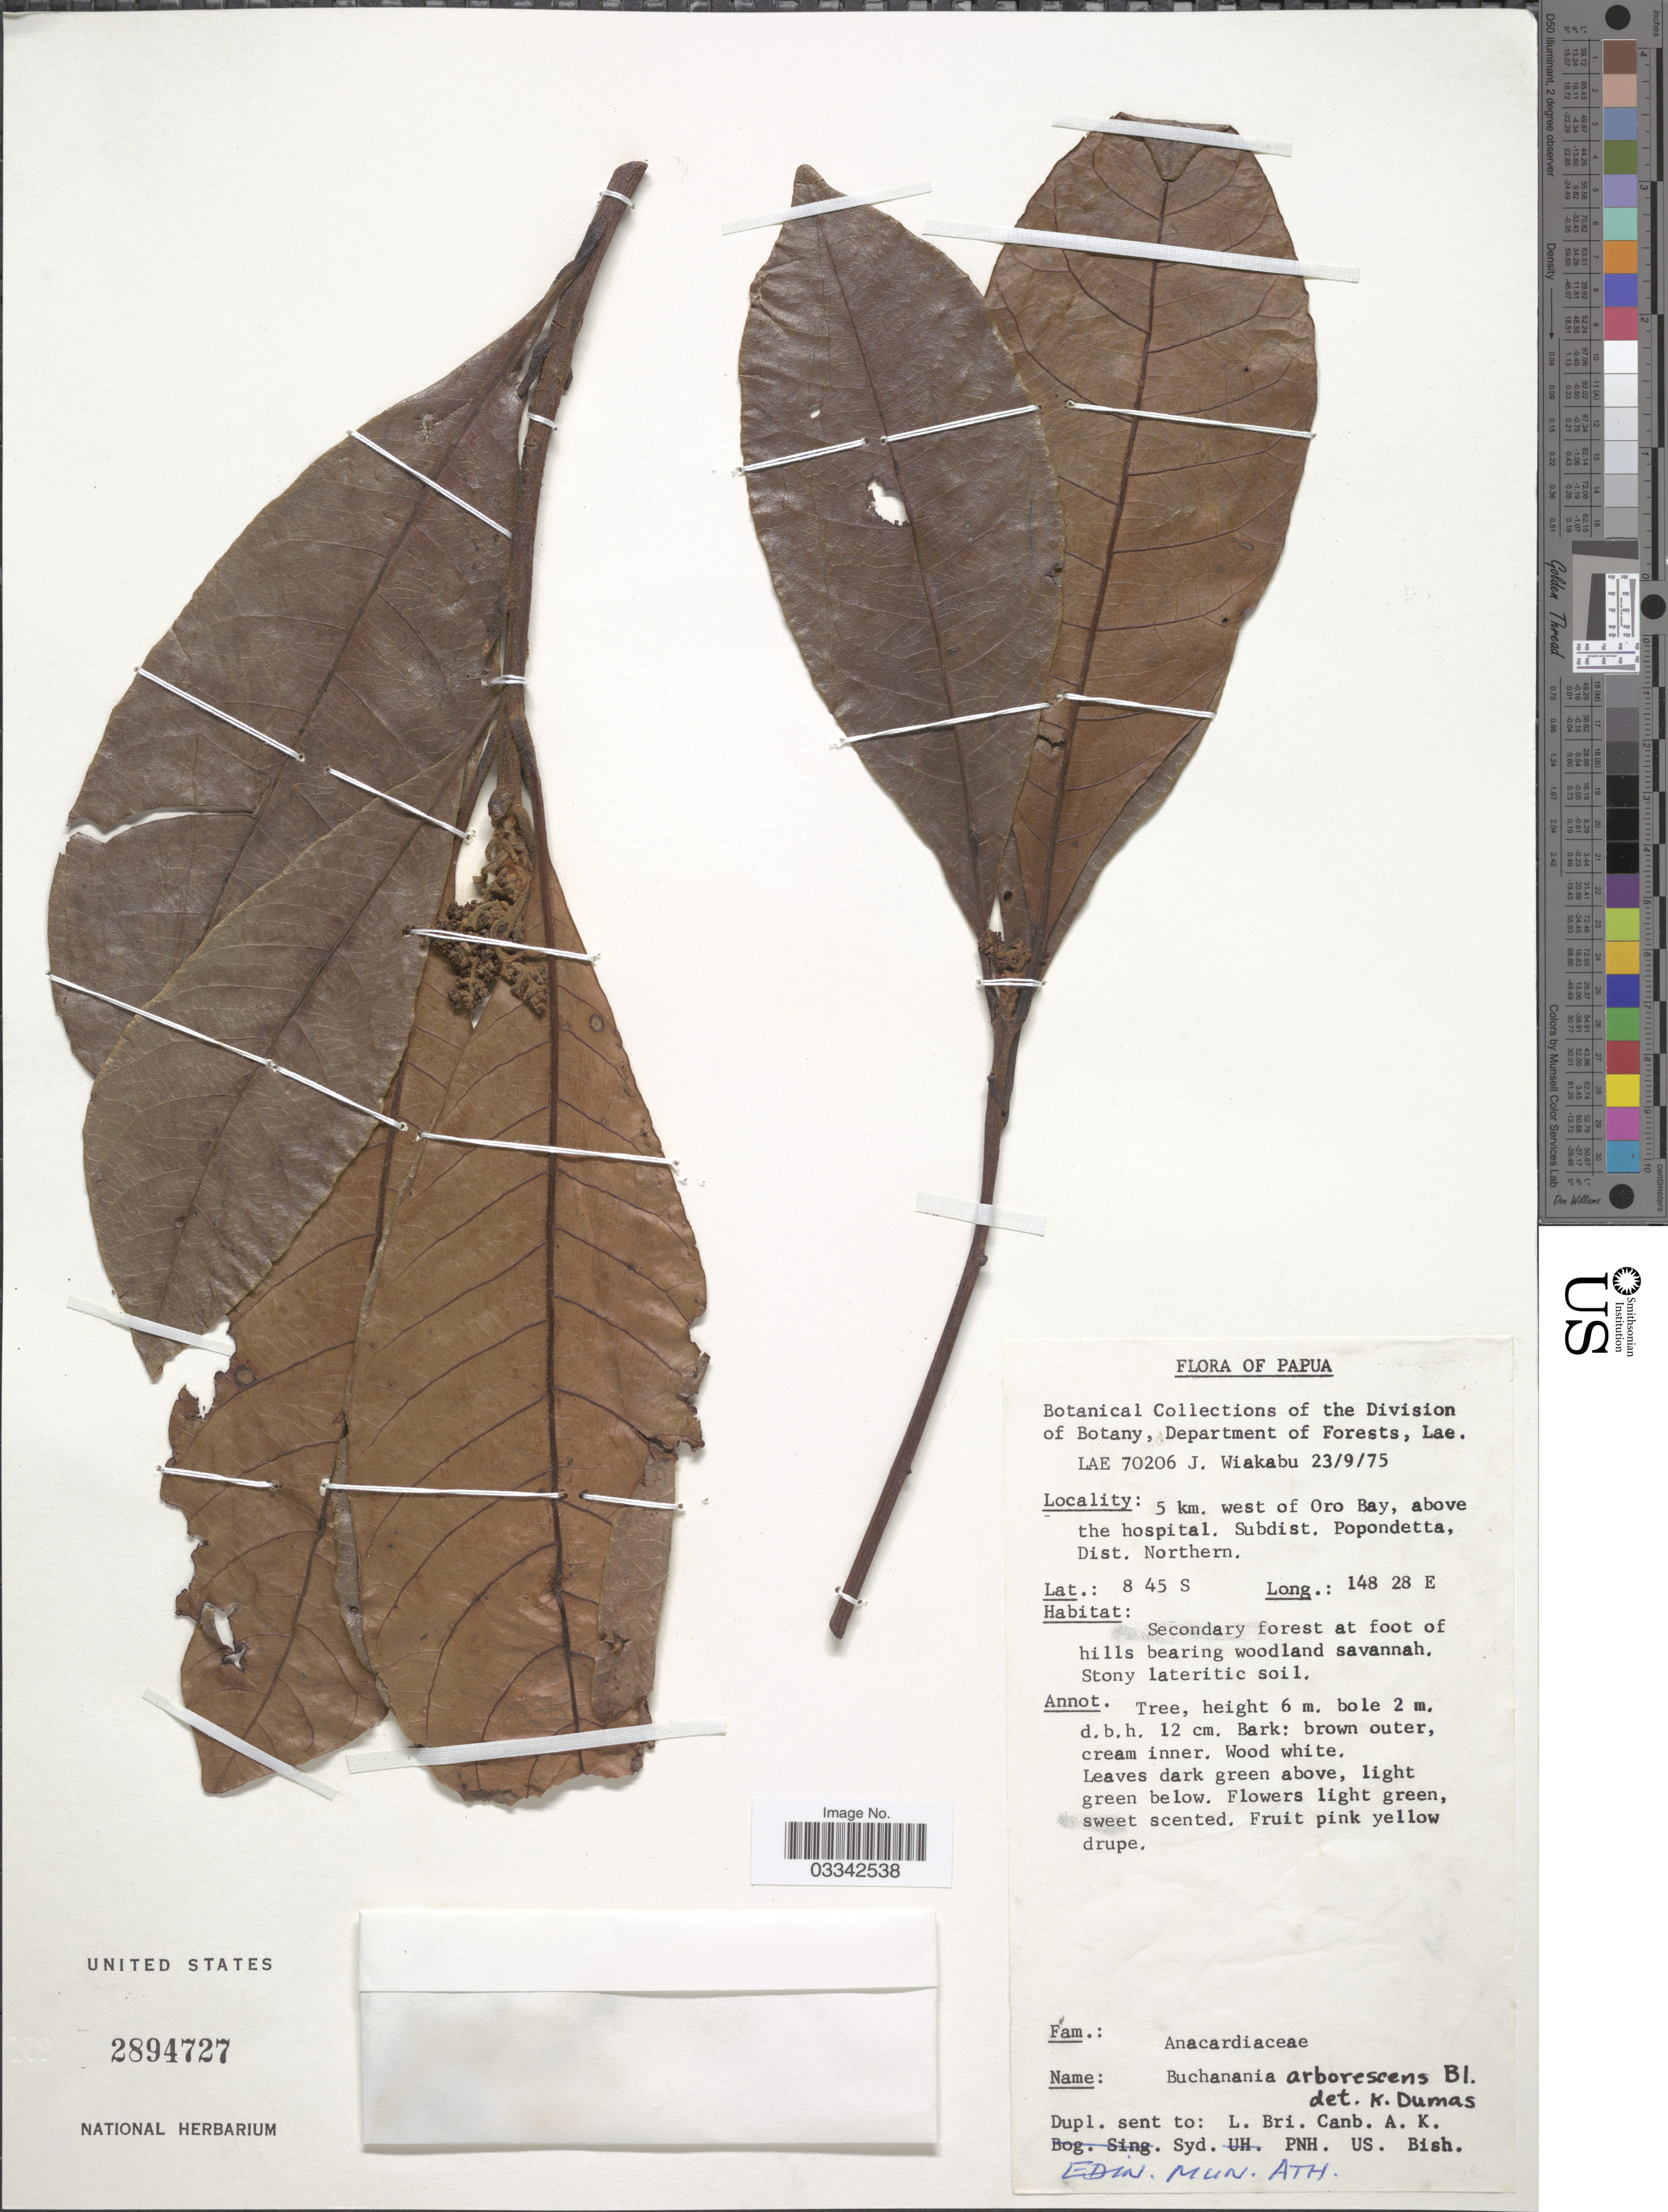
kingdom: Plantae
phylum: Tracheophyta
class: Magnoliopsida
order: Sapindales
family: Anacardiaceae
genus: Buchanania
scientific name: Buchanania arborescens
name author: (Blume) Blume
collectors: J. Wiakabu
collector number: LAE 70206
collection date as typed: Transcribed d/m/y: 23/9/75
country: Papua New Guinea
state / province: Northern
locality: Papua. 5 km. west of Oro Bay, above the hospital. Subdist. Popondetta, Dist. Northern.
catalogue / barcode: US 2894727